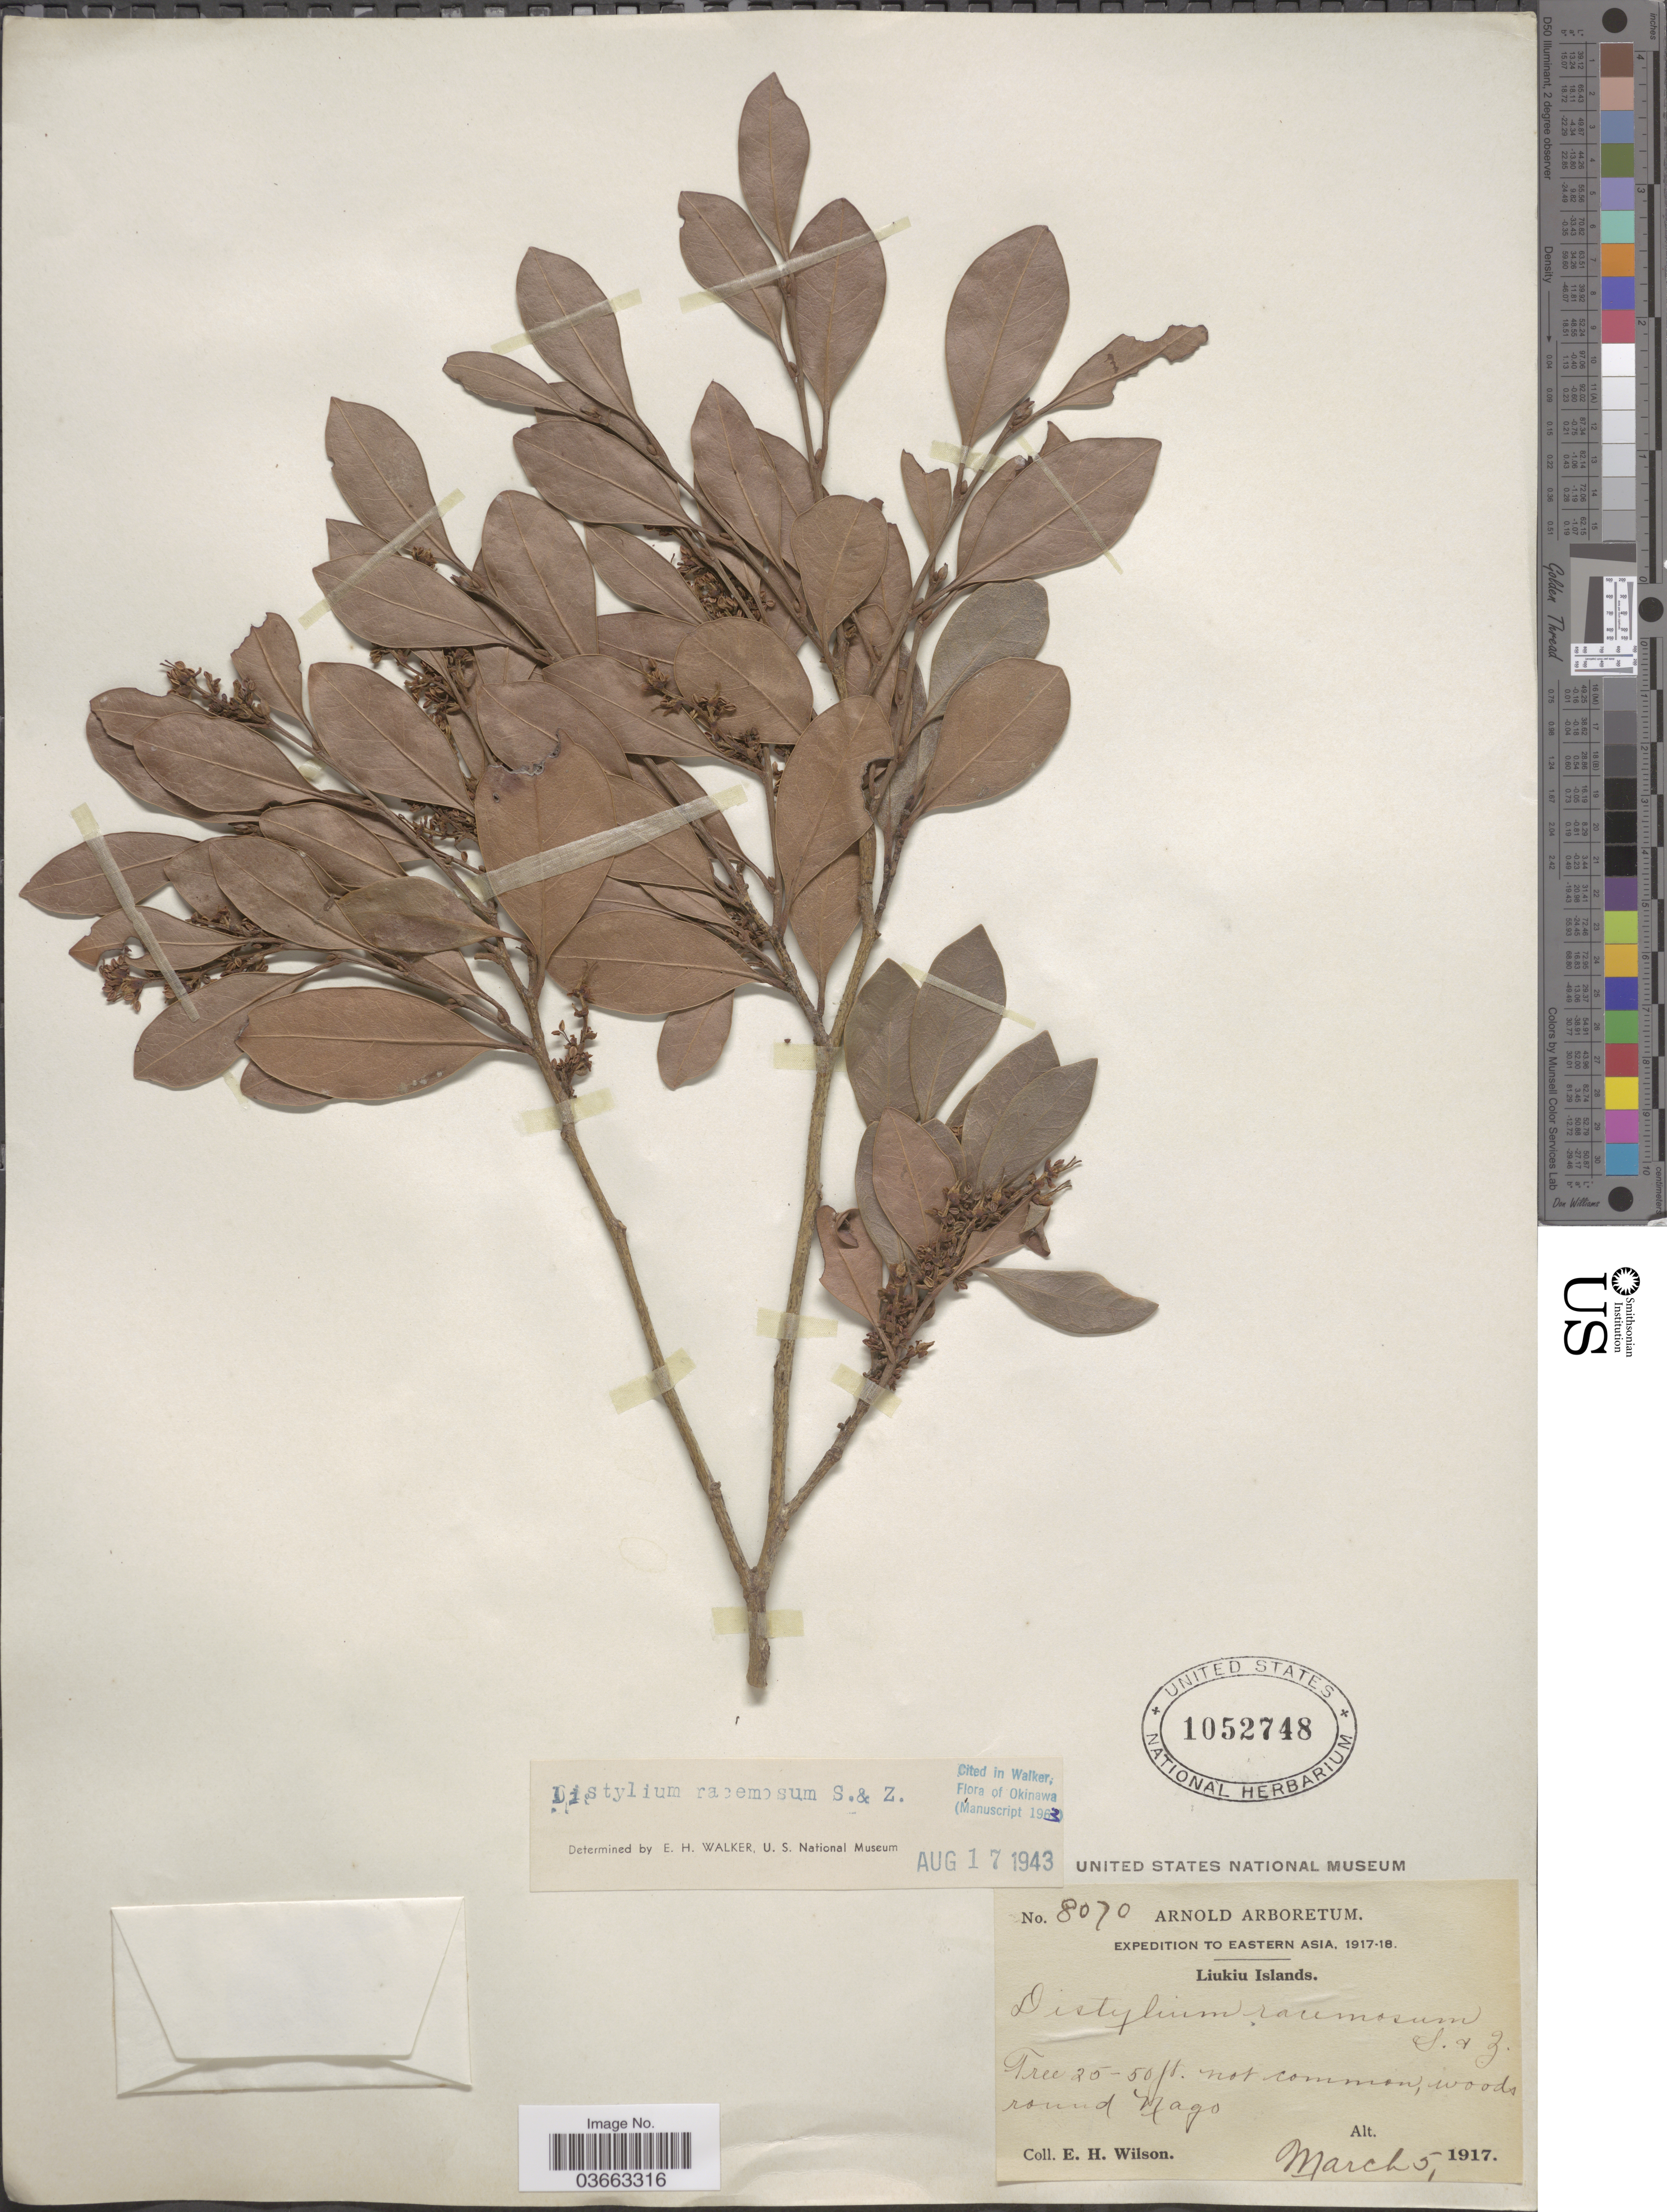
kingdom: Plantae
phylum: Tracheophyta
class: Magnoliopsida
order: Saxifragales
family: Hamamelidaceae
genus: Distylium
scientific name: Distylium racemosum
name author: Siebold & Zucc.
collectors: E. Wilson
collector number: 8070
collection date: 1917-03-05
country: Japan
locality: Eastern Asia. Liukiu Islands. Woods round Nago.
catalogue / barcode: US 1052748